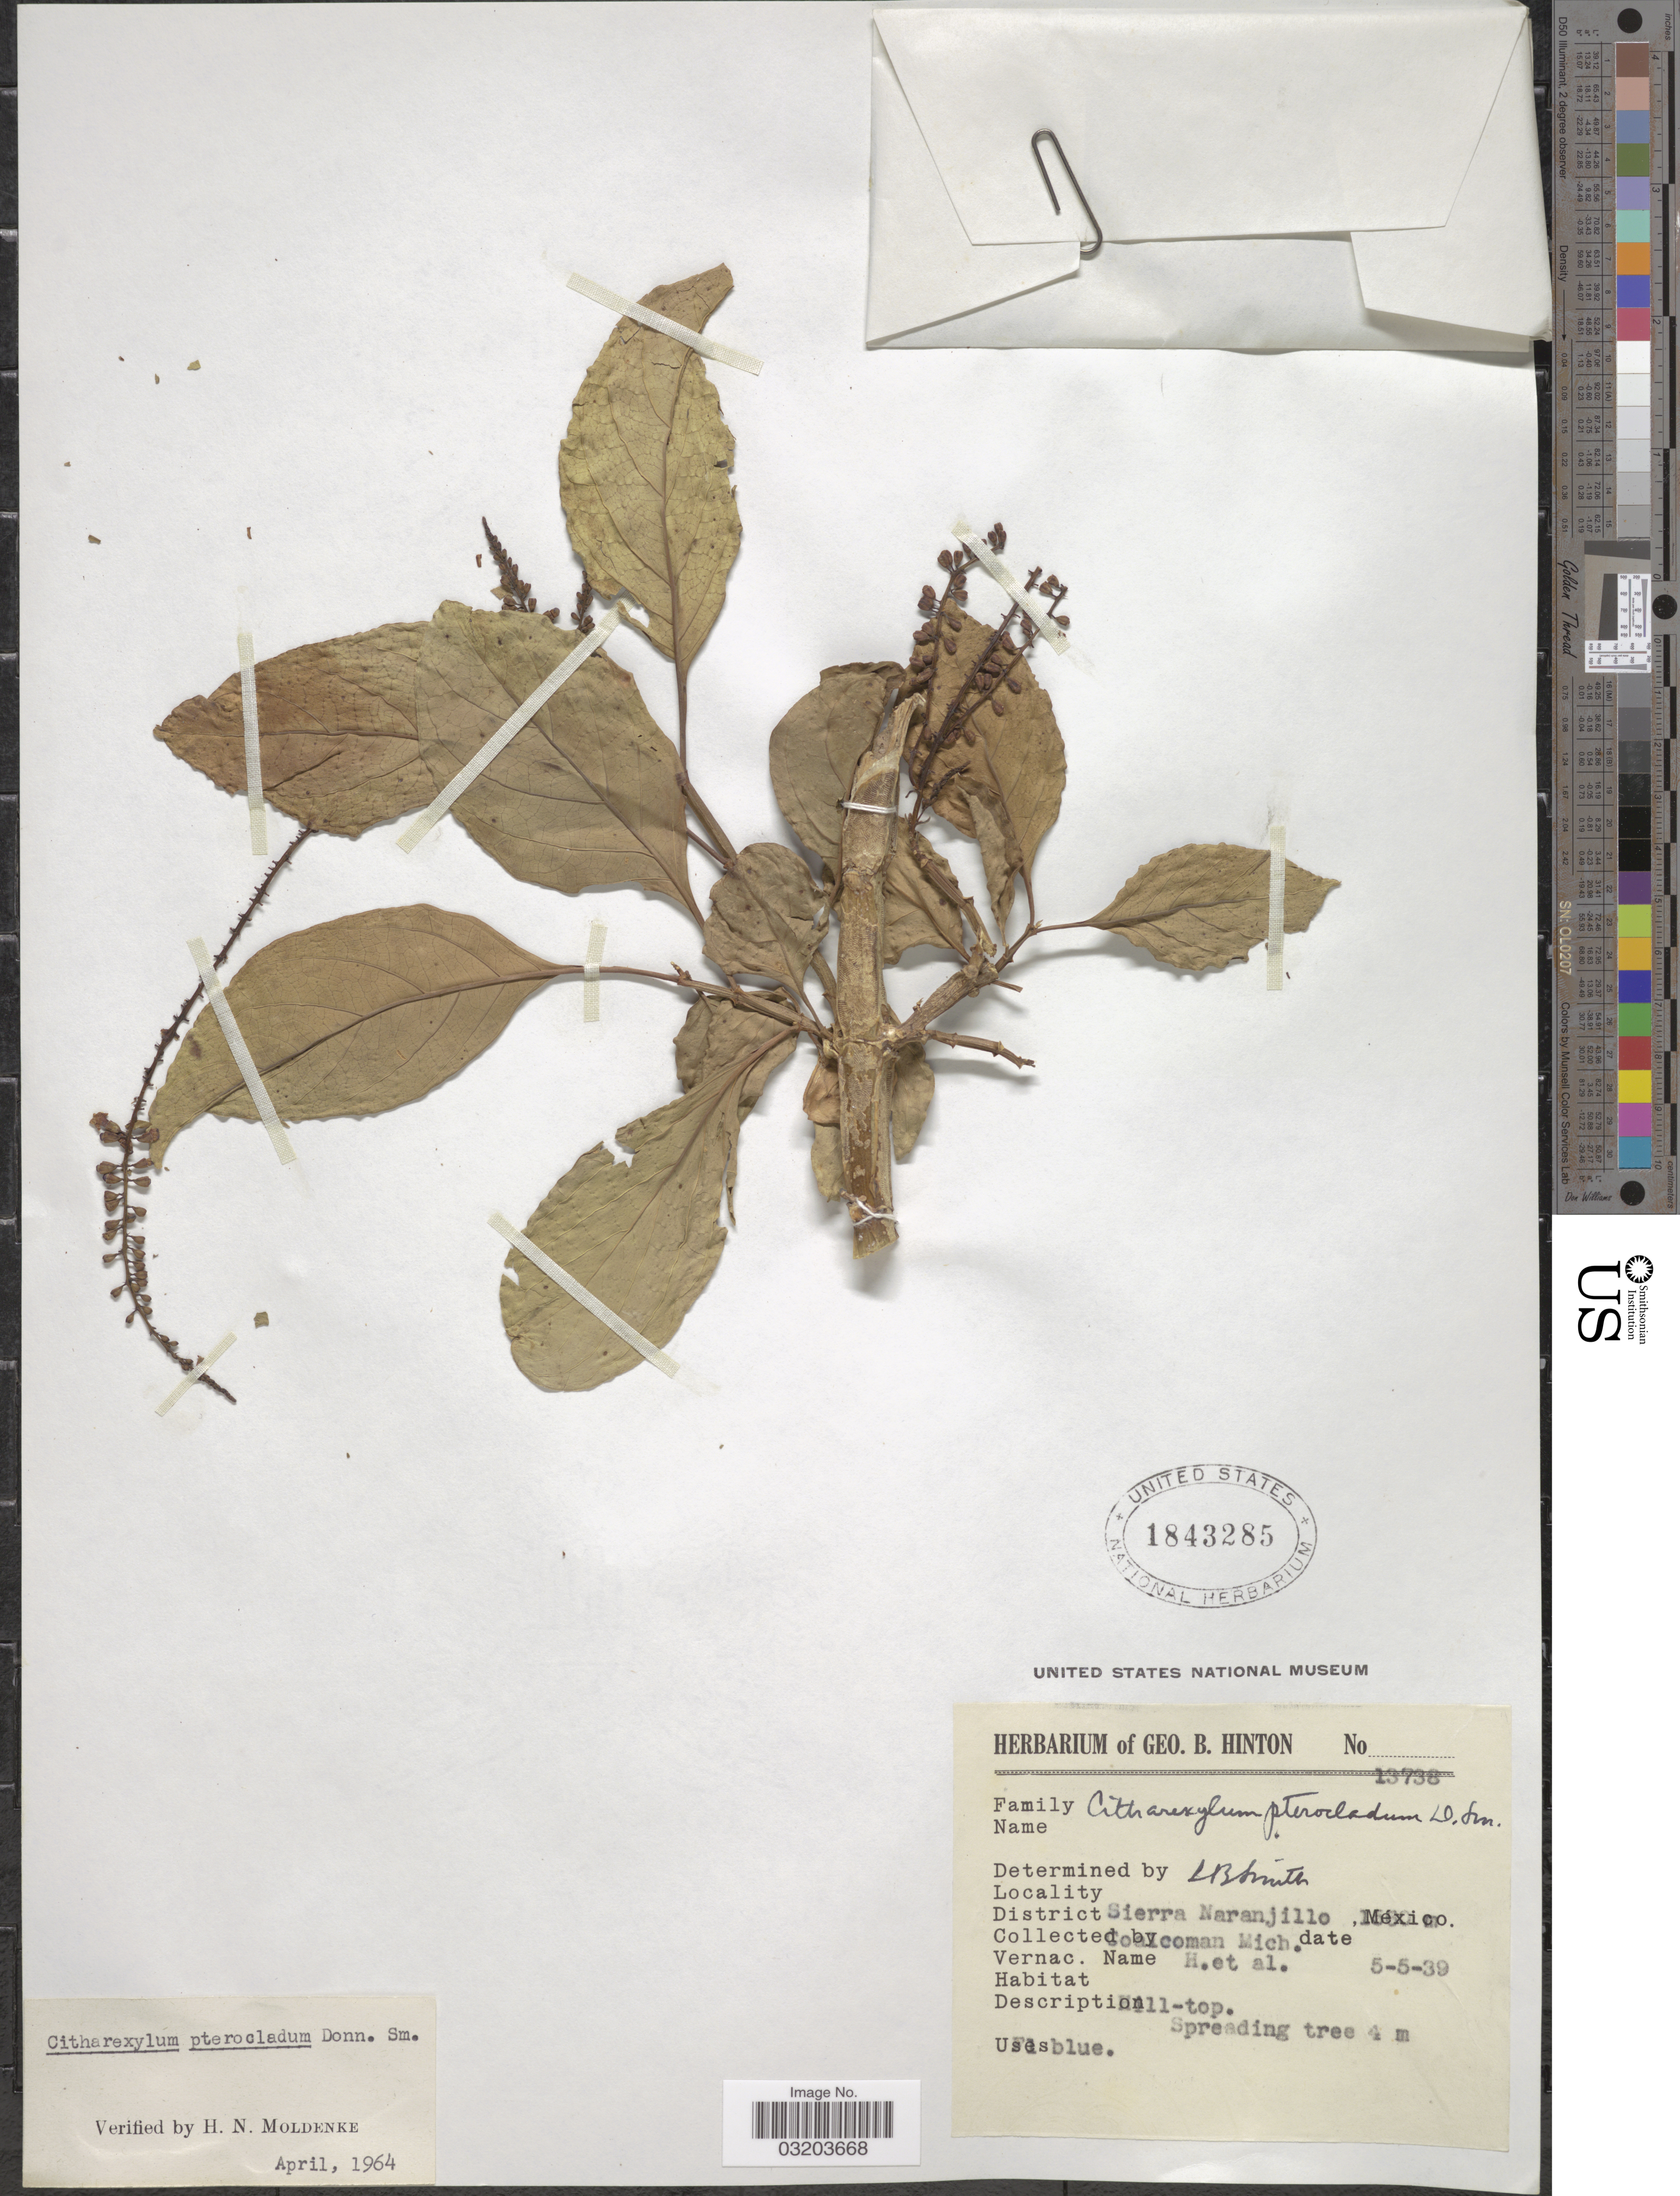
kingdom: Plantae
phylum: Tracheophyta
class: Magnoliopsida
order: Lamiales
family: Verbenaceae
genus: Citharexylum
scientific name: Citharexylum pterocladum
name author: Donn. Sm.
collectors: G. B. Hinton & et al.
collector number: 13738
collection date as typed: Transcribed d/m/y: 5/5/39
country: Mexico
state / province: Michoacán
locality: Sierra Naranjillo. District Coalcoman Mich.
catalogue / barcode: US 1843285